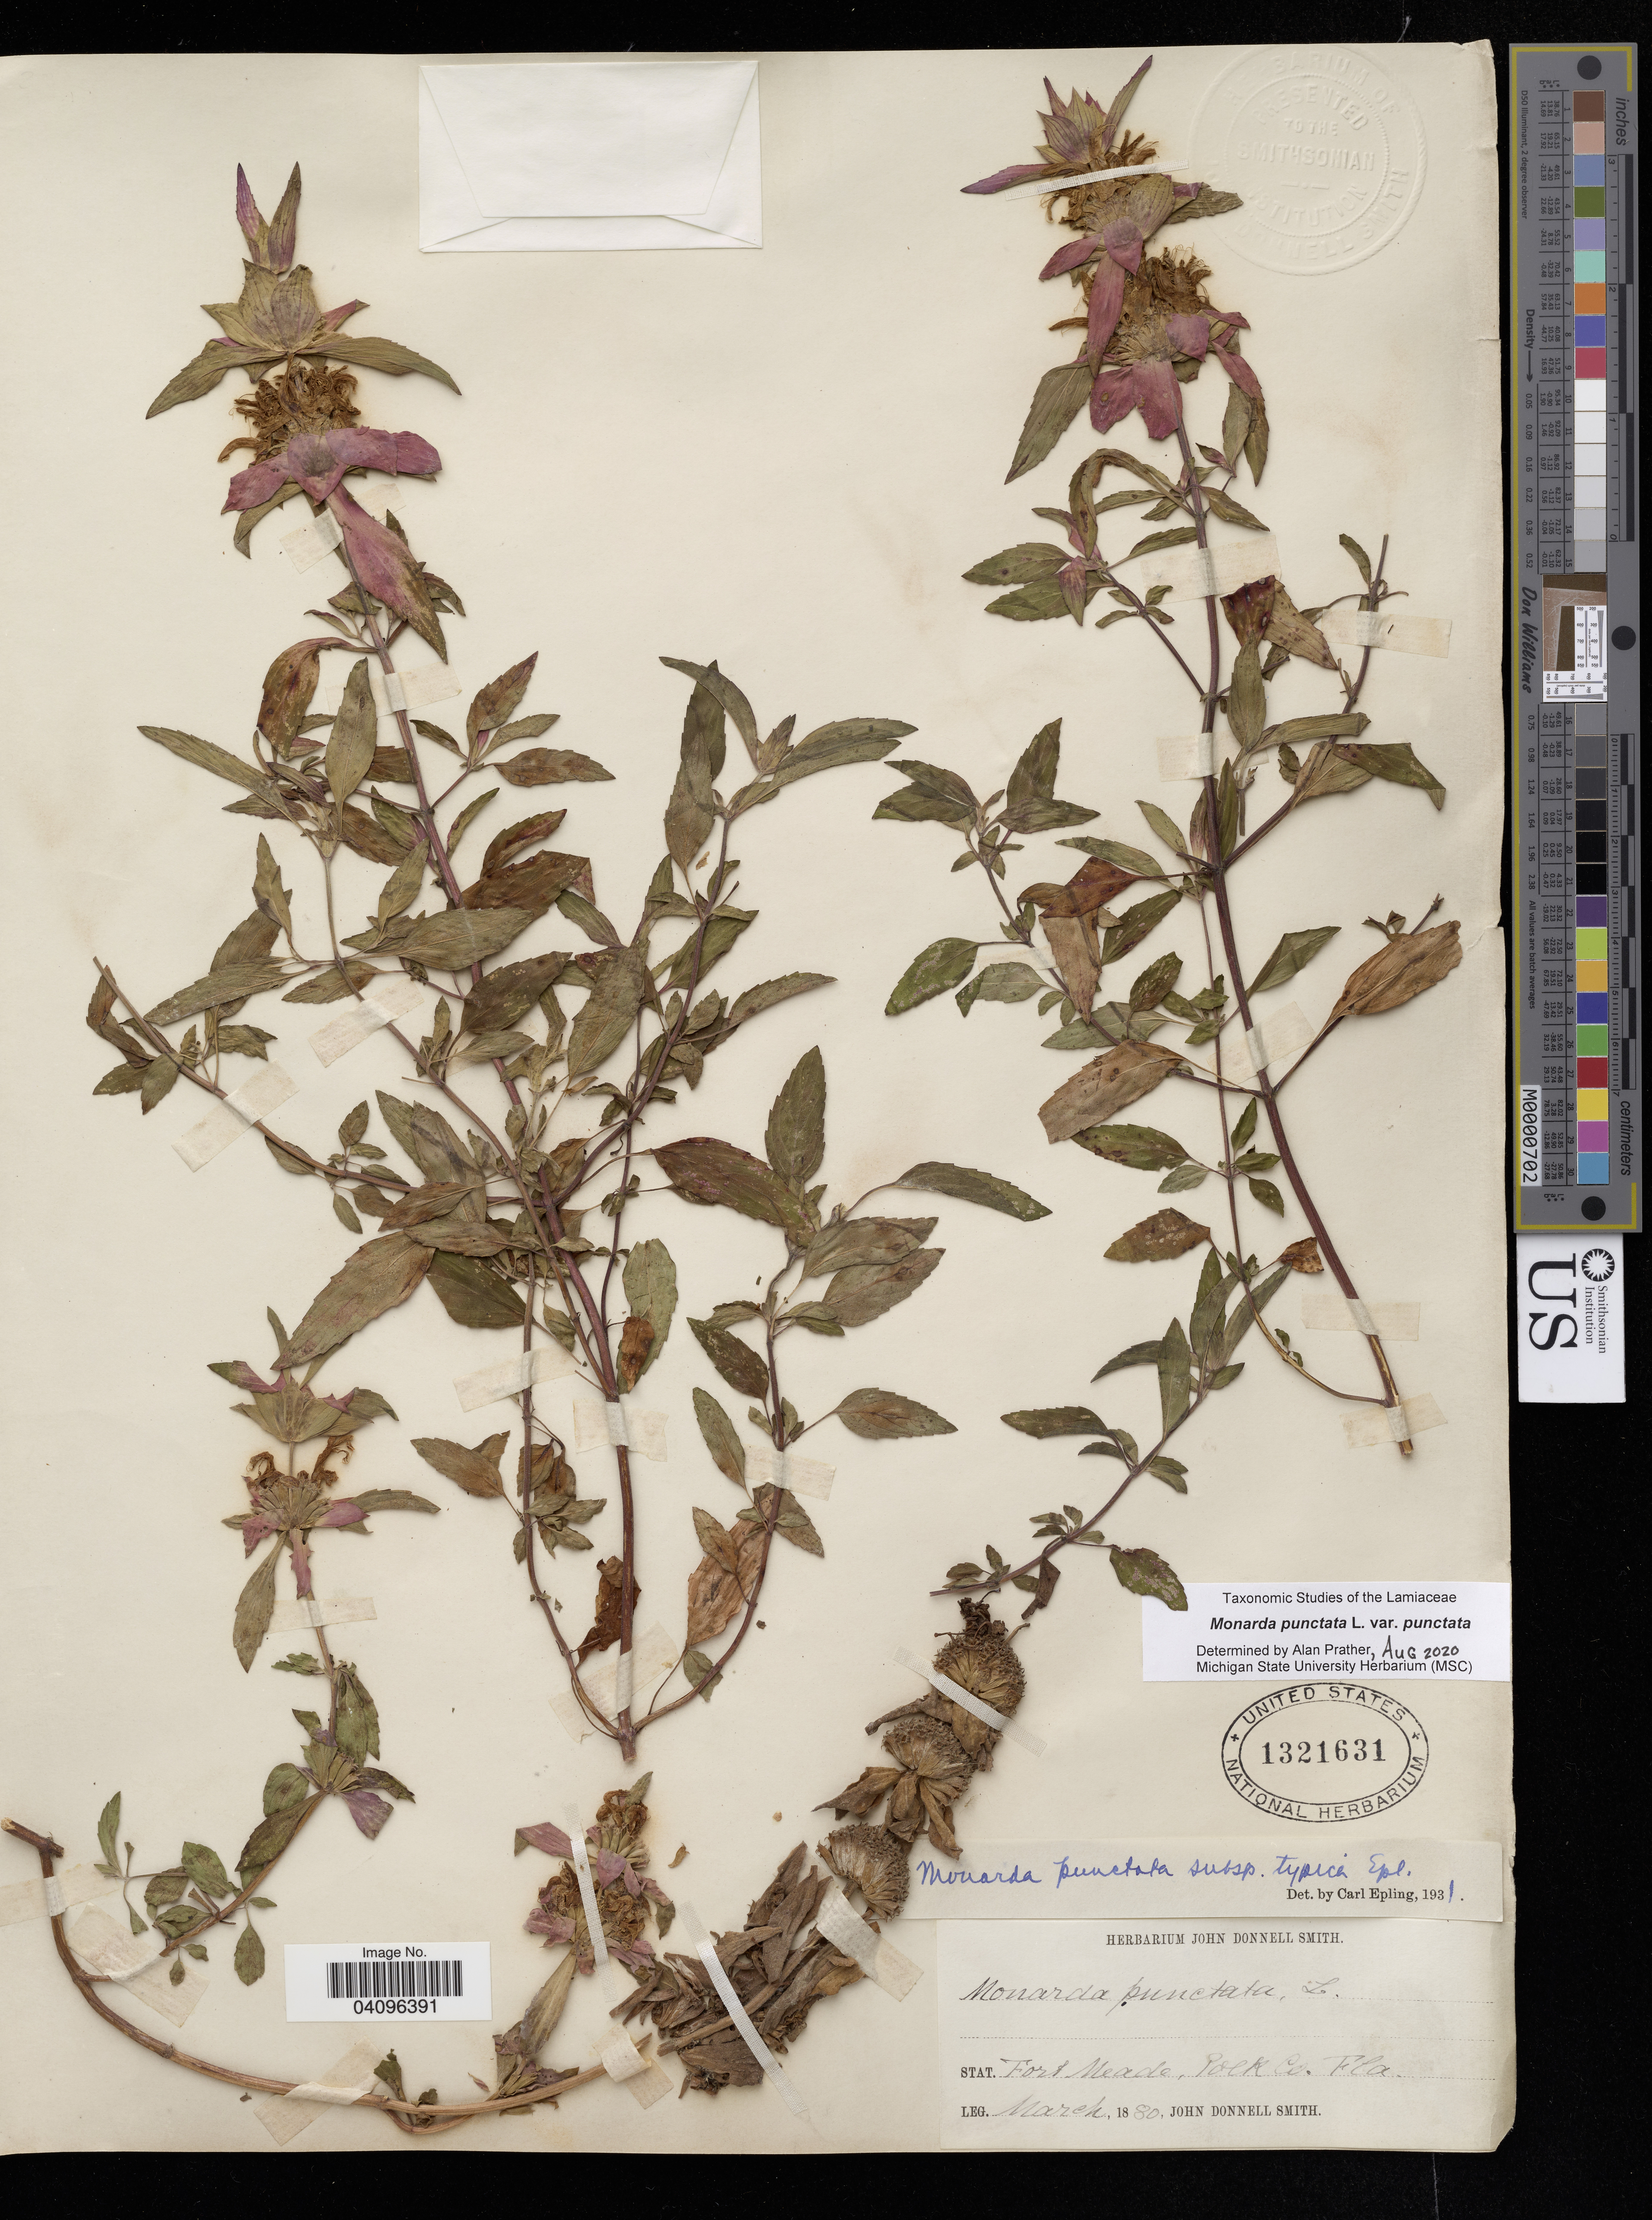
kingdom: Plantae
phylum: Tracheophyta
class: Magnoliopsida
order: Lamiales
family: Lamiaceae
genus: Monarda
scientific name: Monarda punctata var. punctata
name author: L.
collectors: J. Donnell Smith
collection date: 1880-03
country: United States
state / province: Florida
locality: Fort Meade, Polk Co.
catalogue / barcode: US 1321631